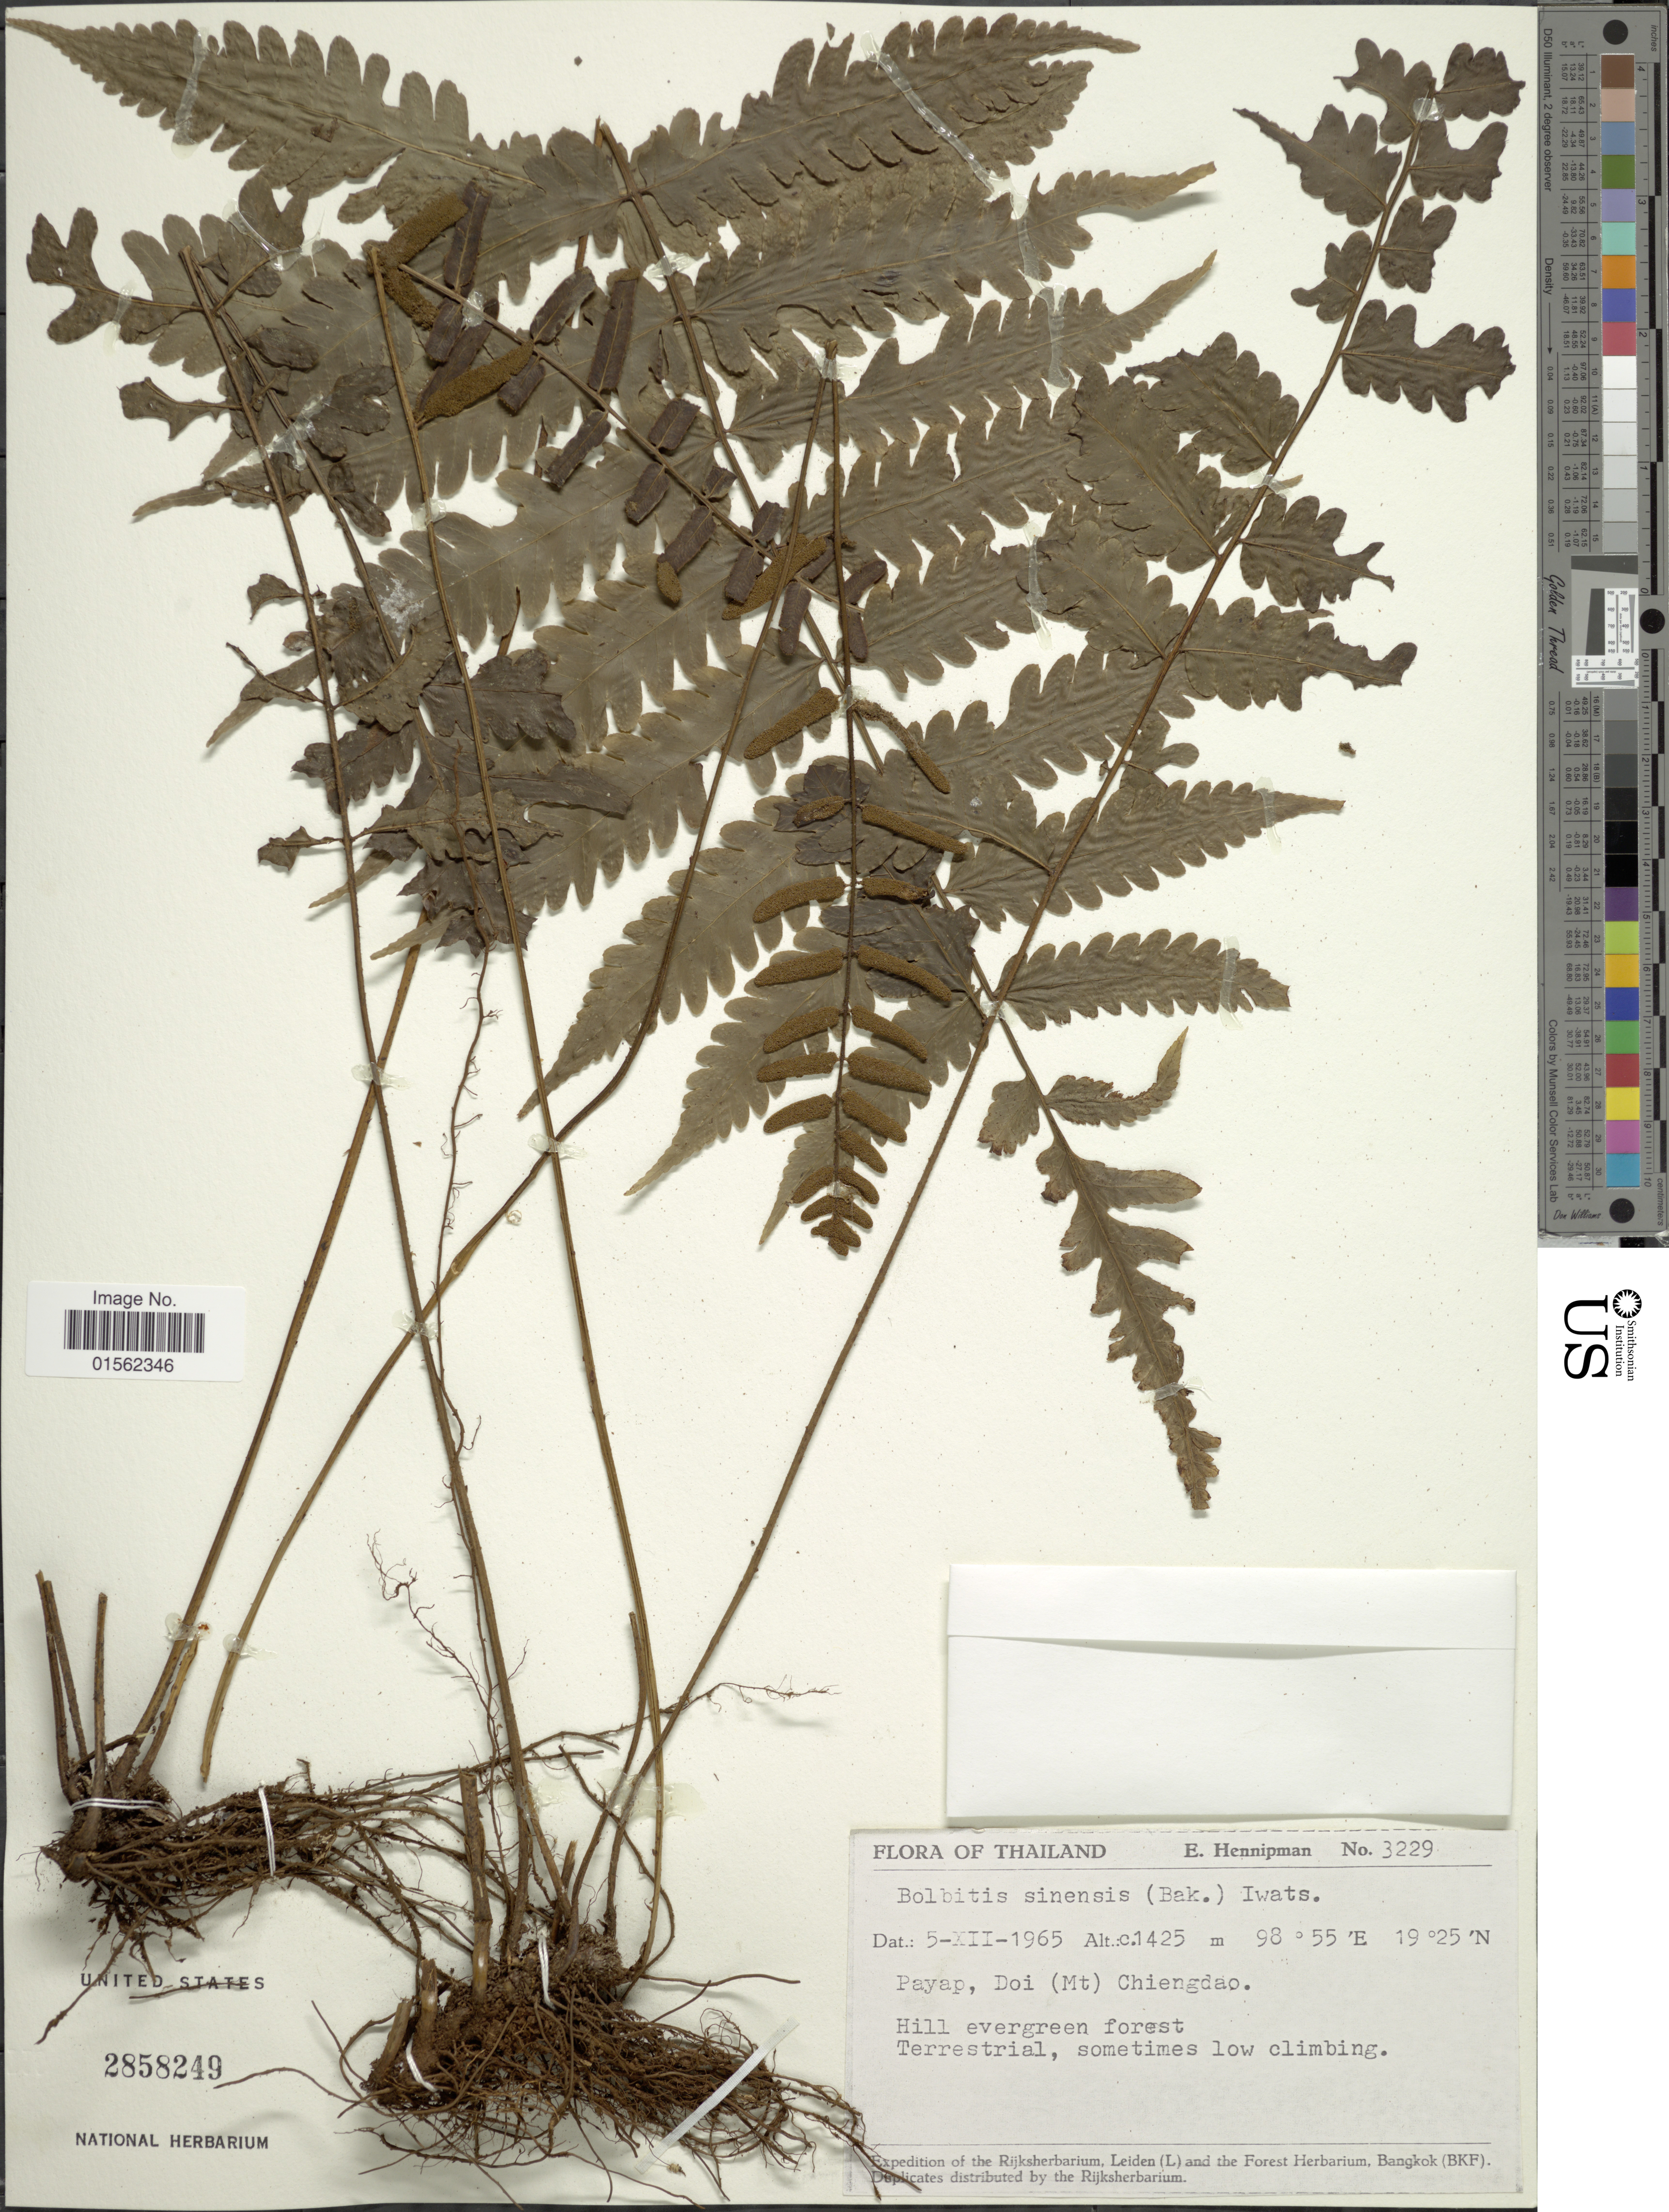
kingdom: Plantae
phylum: Tracheophyta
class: Polypodiopsida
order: Polypodiales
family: Dryopteridaceae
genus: Bolbitis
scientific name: Bolbitis sinensis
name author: (Baker) K. Iwats.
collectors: E. Hennipman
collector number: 3229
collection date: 1965-11-05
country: Thailand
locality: Payap, Doi (Mt) Chiengdao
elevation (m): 1425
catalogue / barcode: US 2858249